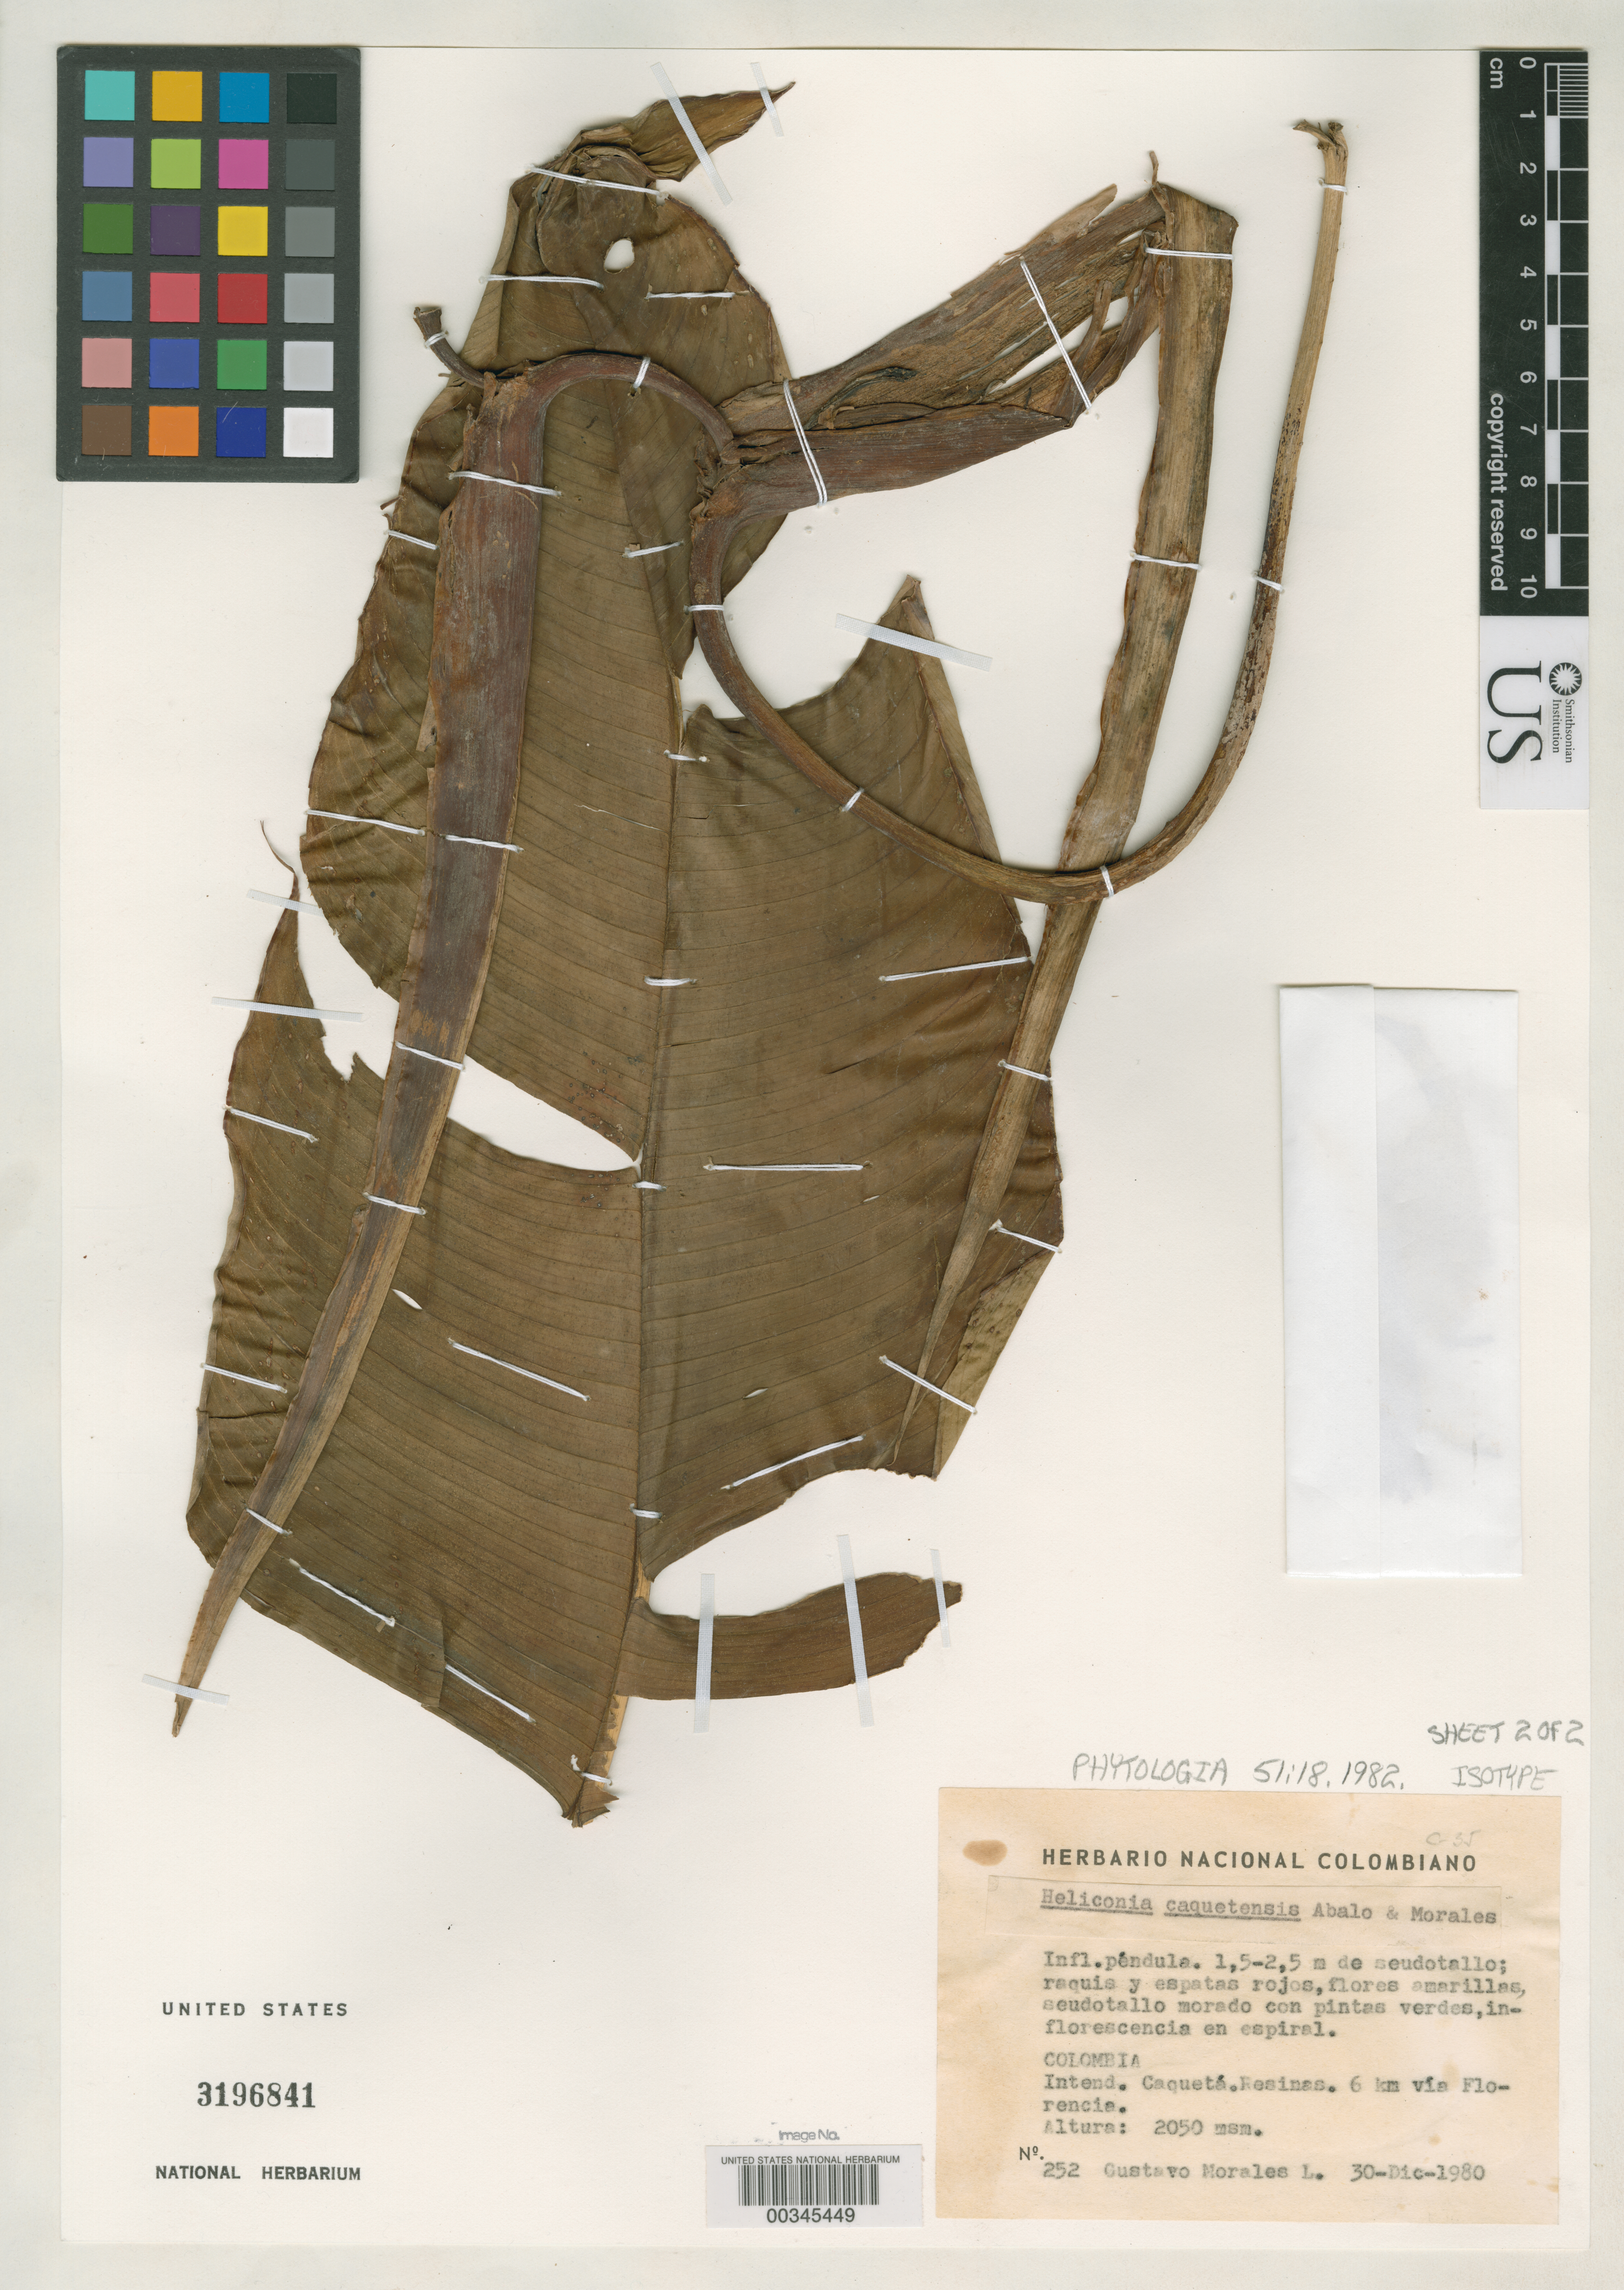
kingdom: Plantae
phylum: Tracheophyta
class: Liliopsida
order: Zingiberales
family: Heliconiaceae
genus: Heliconia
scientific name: Heliconia caquetensis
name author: Abalo & G. Morales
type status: Isotype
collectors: G. Morales L.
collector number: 252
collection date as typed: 30 Dec 1980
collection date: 1980-12-30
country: Colombia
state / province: Caquetá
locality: Resinas, 6 km via Florencia.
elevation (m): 2050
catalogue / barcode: US 3196841